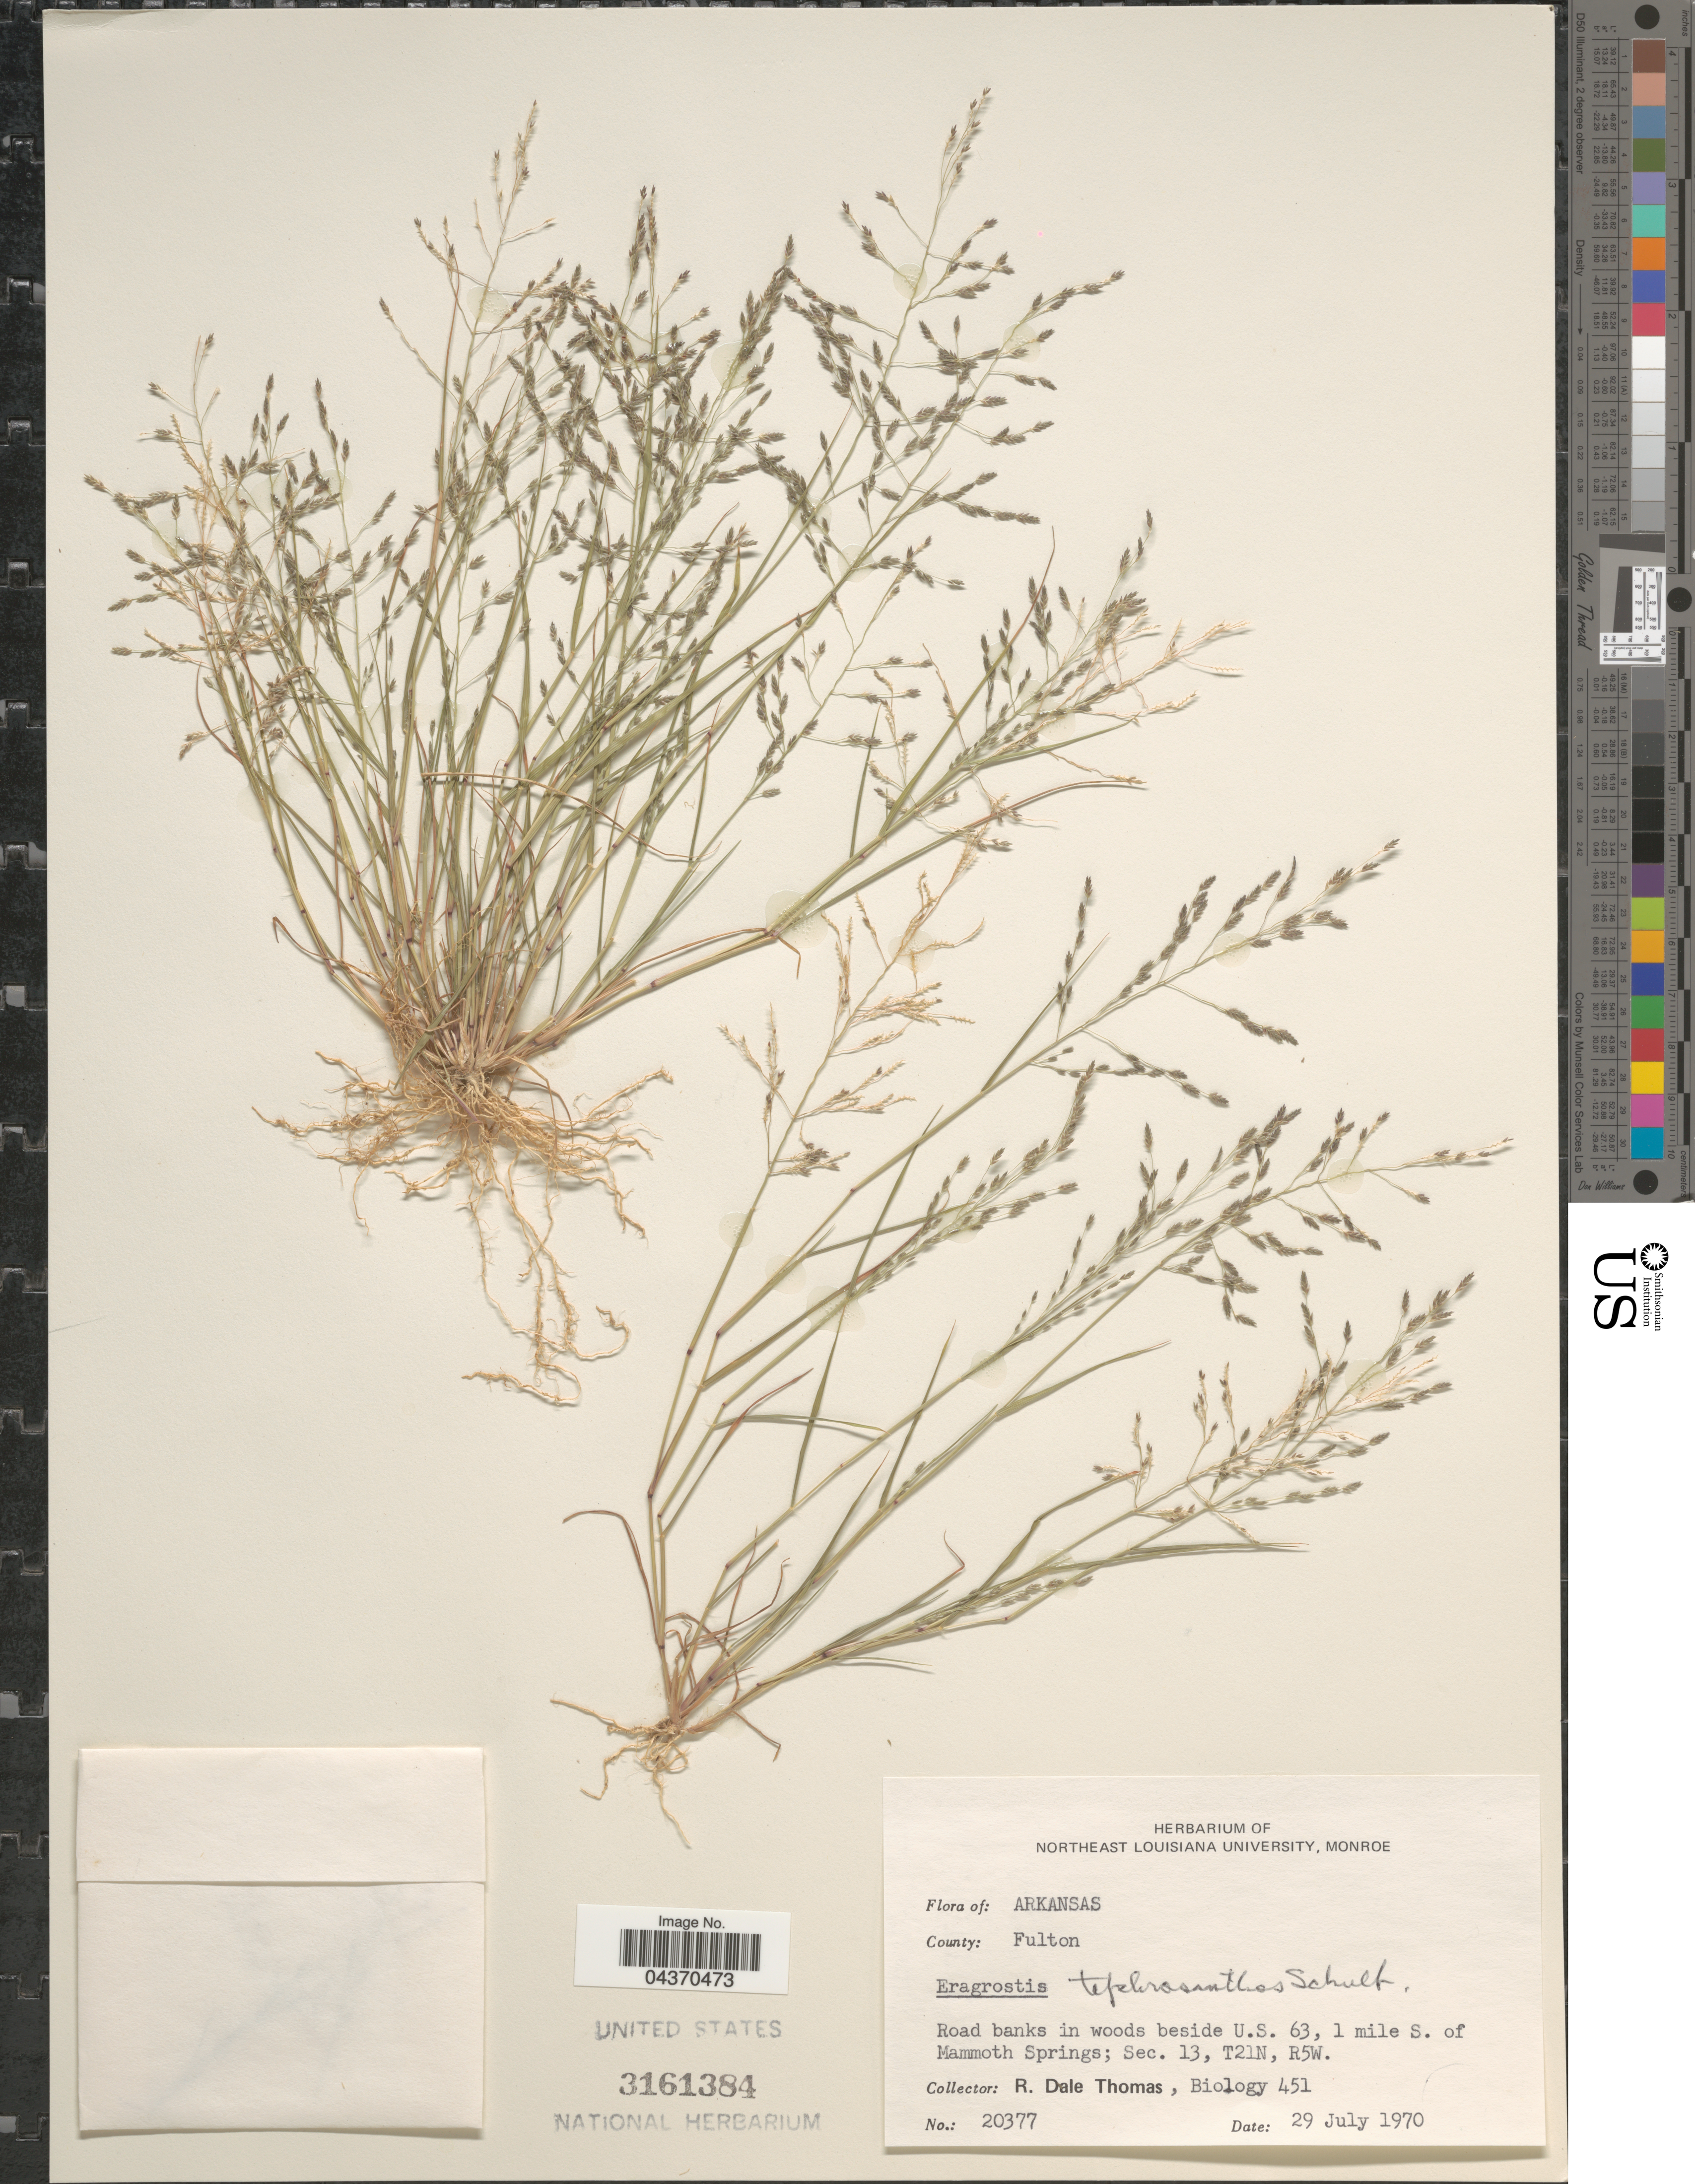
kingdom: Plantae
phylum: Tracheophyta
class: Liliopsida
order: Poales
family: Poaceae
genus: Eragrostis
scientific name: Eragrostis pectinacea var. miserrima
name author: (E. Fourn.) Reeder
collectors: R. Thomas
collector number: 20377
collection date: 1970-07-29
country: United States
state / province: Arkansas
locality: County: Fulton. Road banks in woods beside U.S. 63, 1 mile S. of Mammoth Springs; Sec. 13, T21N, R5W.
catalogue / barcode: US 3161384